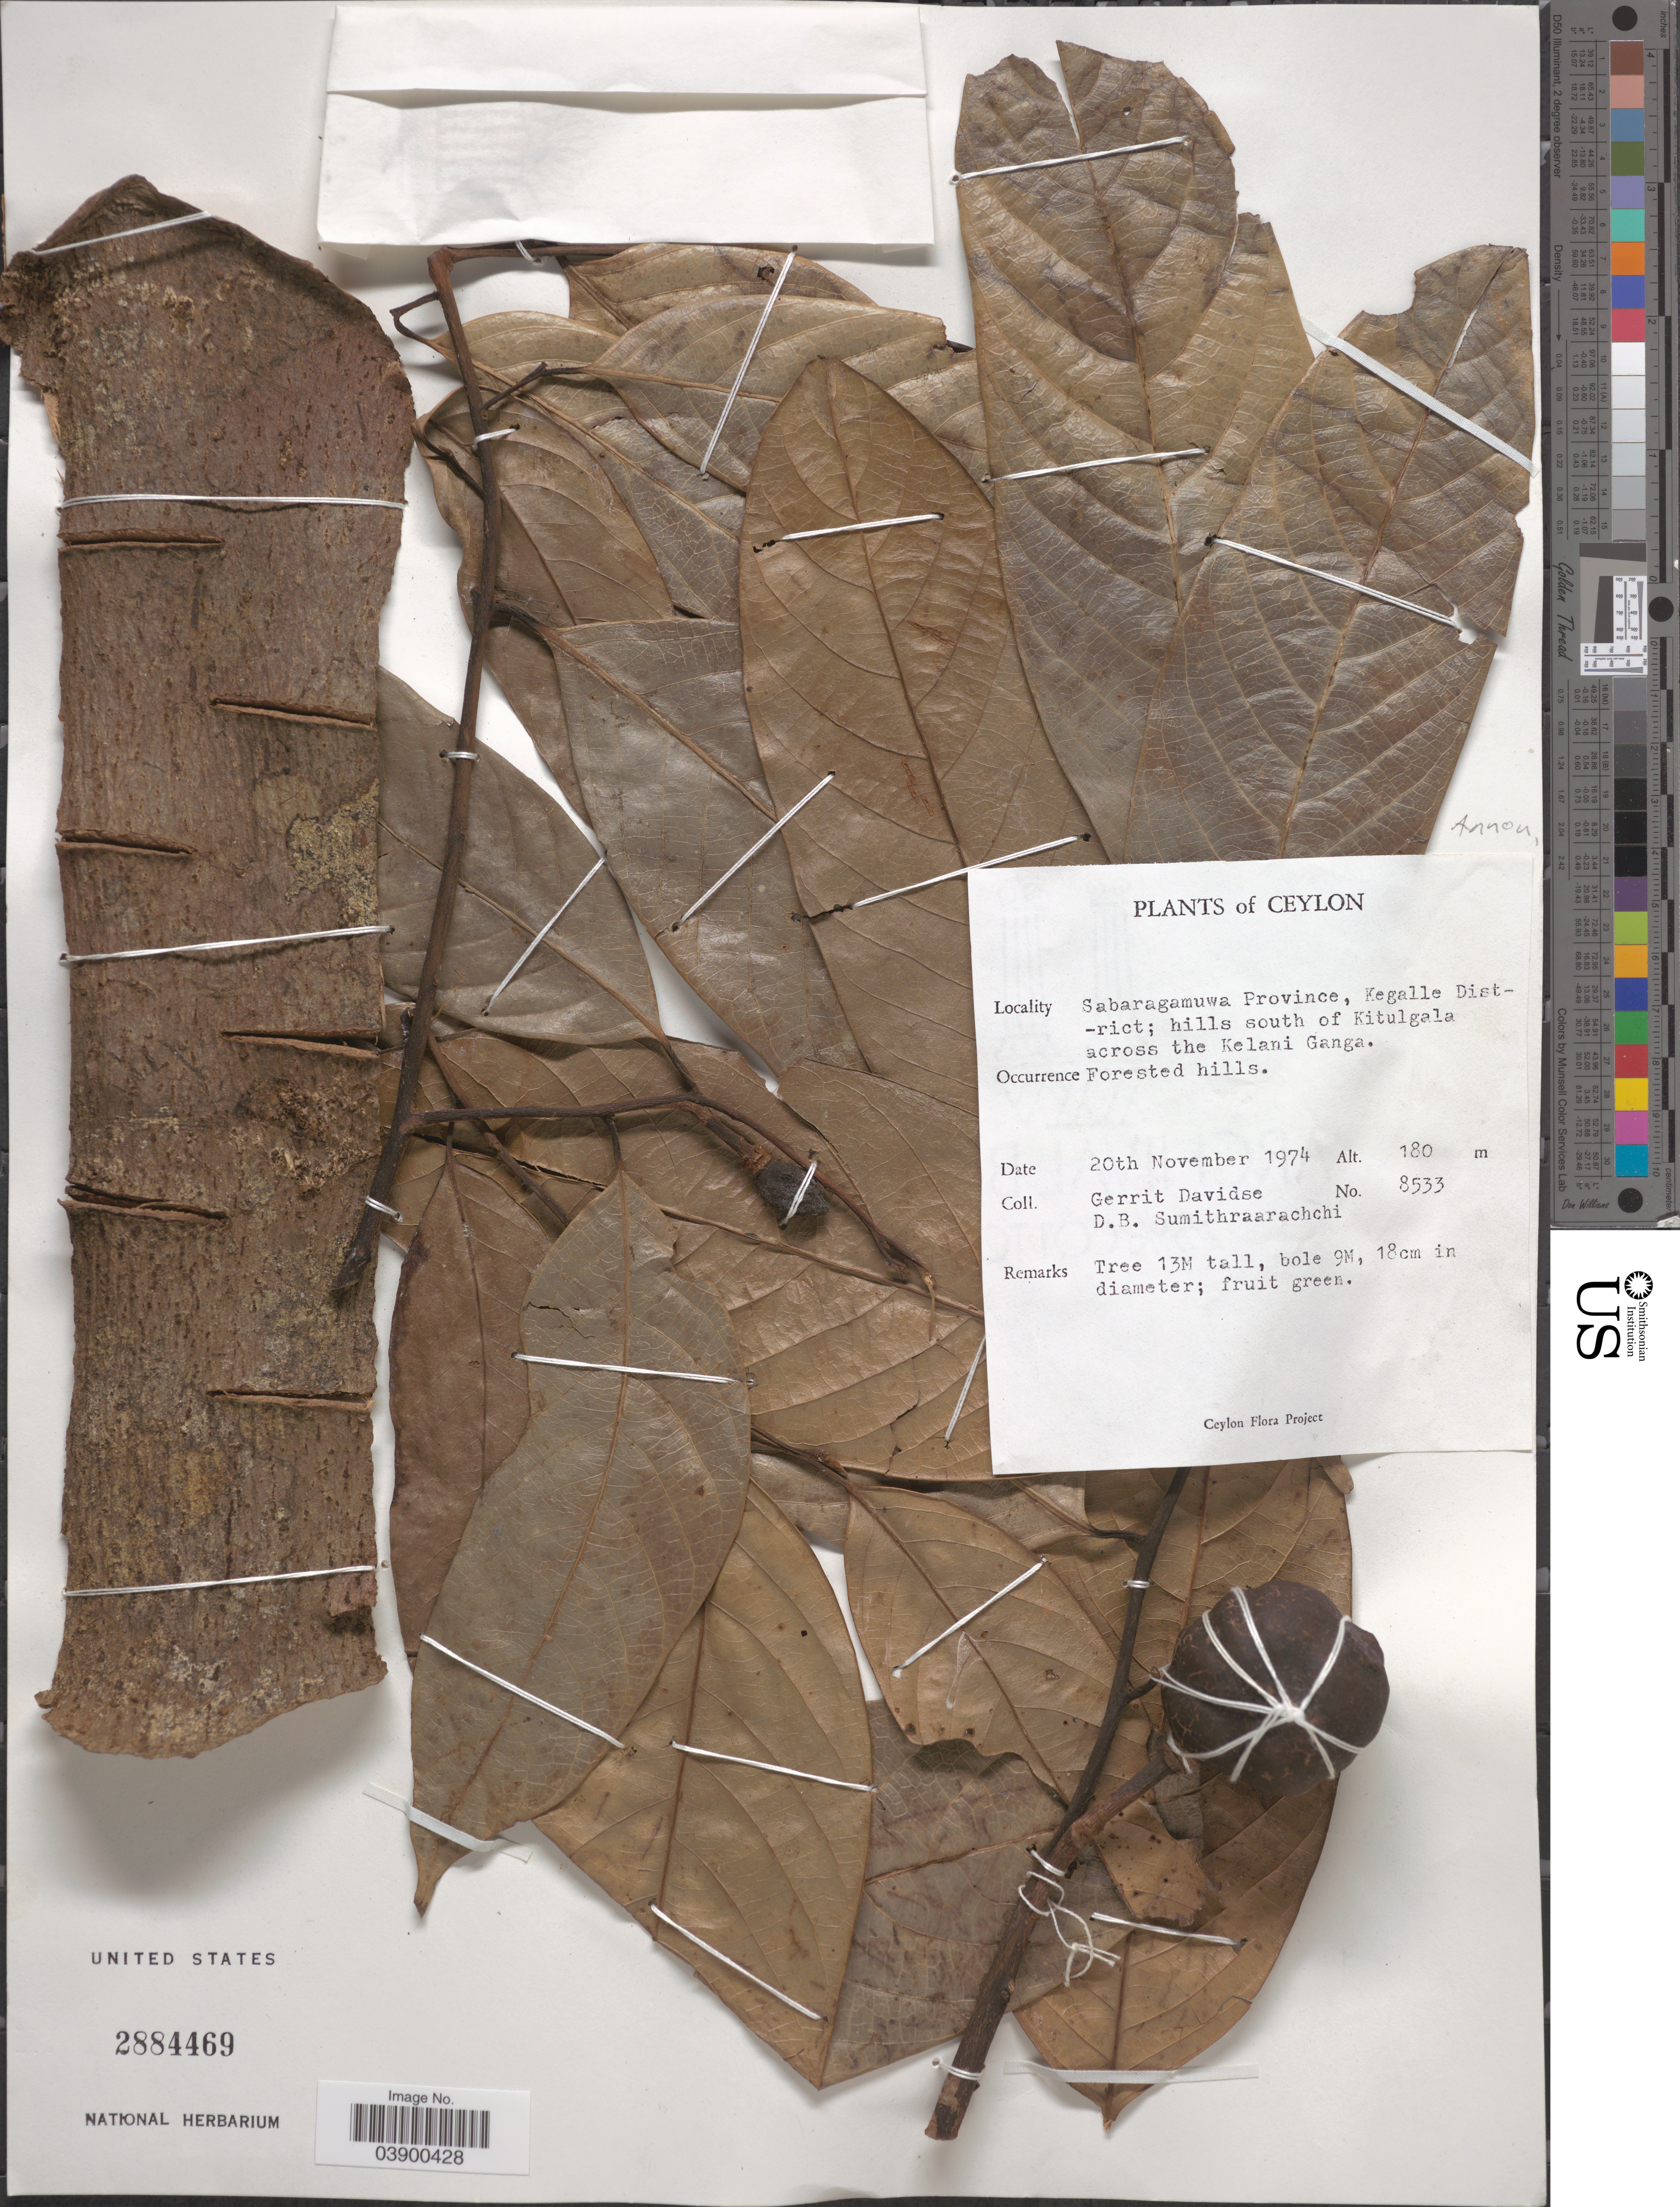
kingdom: Plantae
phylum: Tracheophyta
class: Magnoliopsida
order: Magnoliales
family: Annonaceae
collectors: G. Davidse & D. B. Sumithraarachchi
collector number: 8533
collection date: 1974-11-20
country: Sri Lanka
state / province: Sabaragamuwa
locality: Ceylon. Kegalle District; hills south of Kitulgala across the Kelani Ganga.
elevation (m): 180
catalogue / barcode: US 2884469